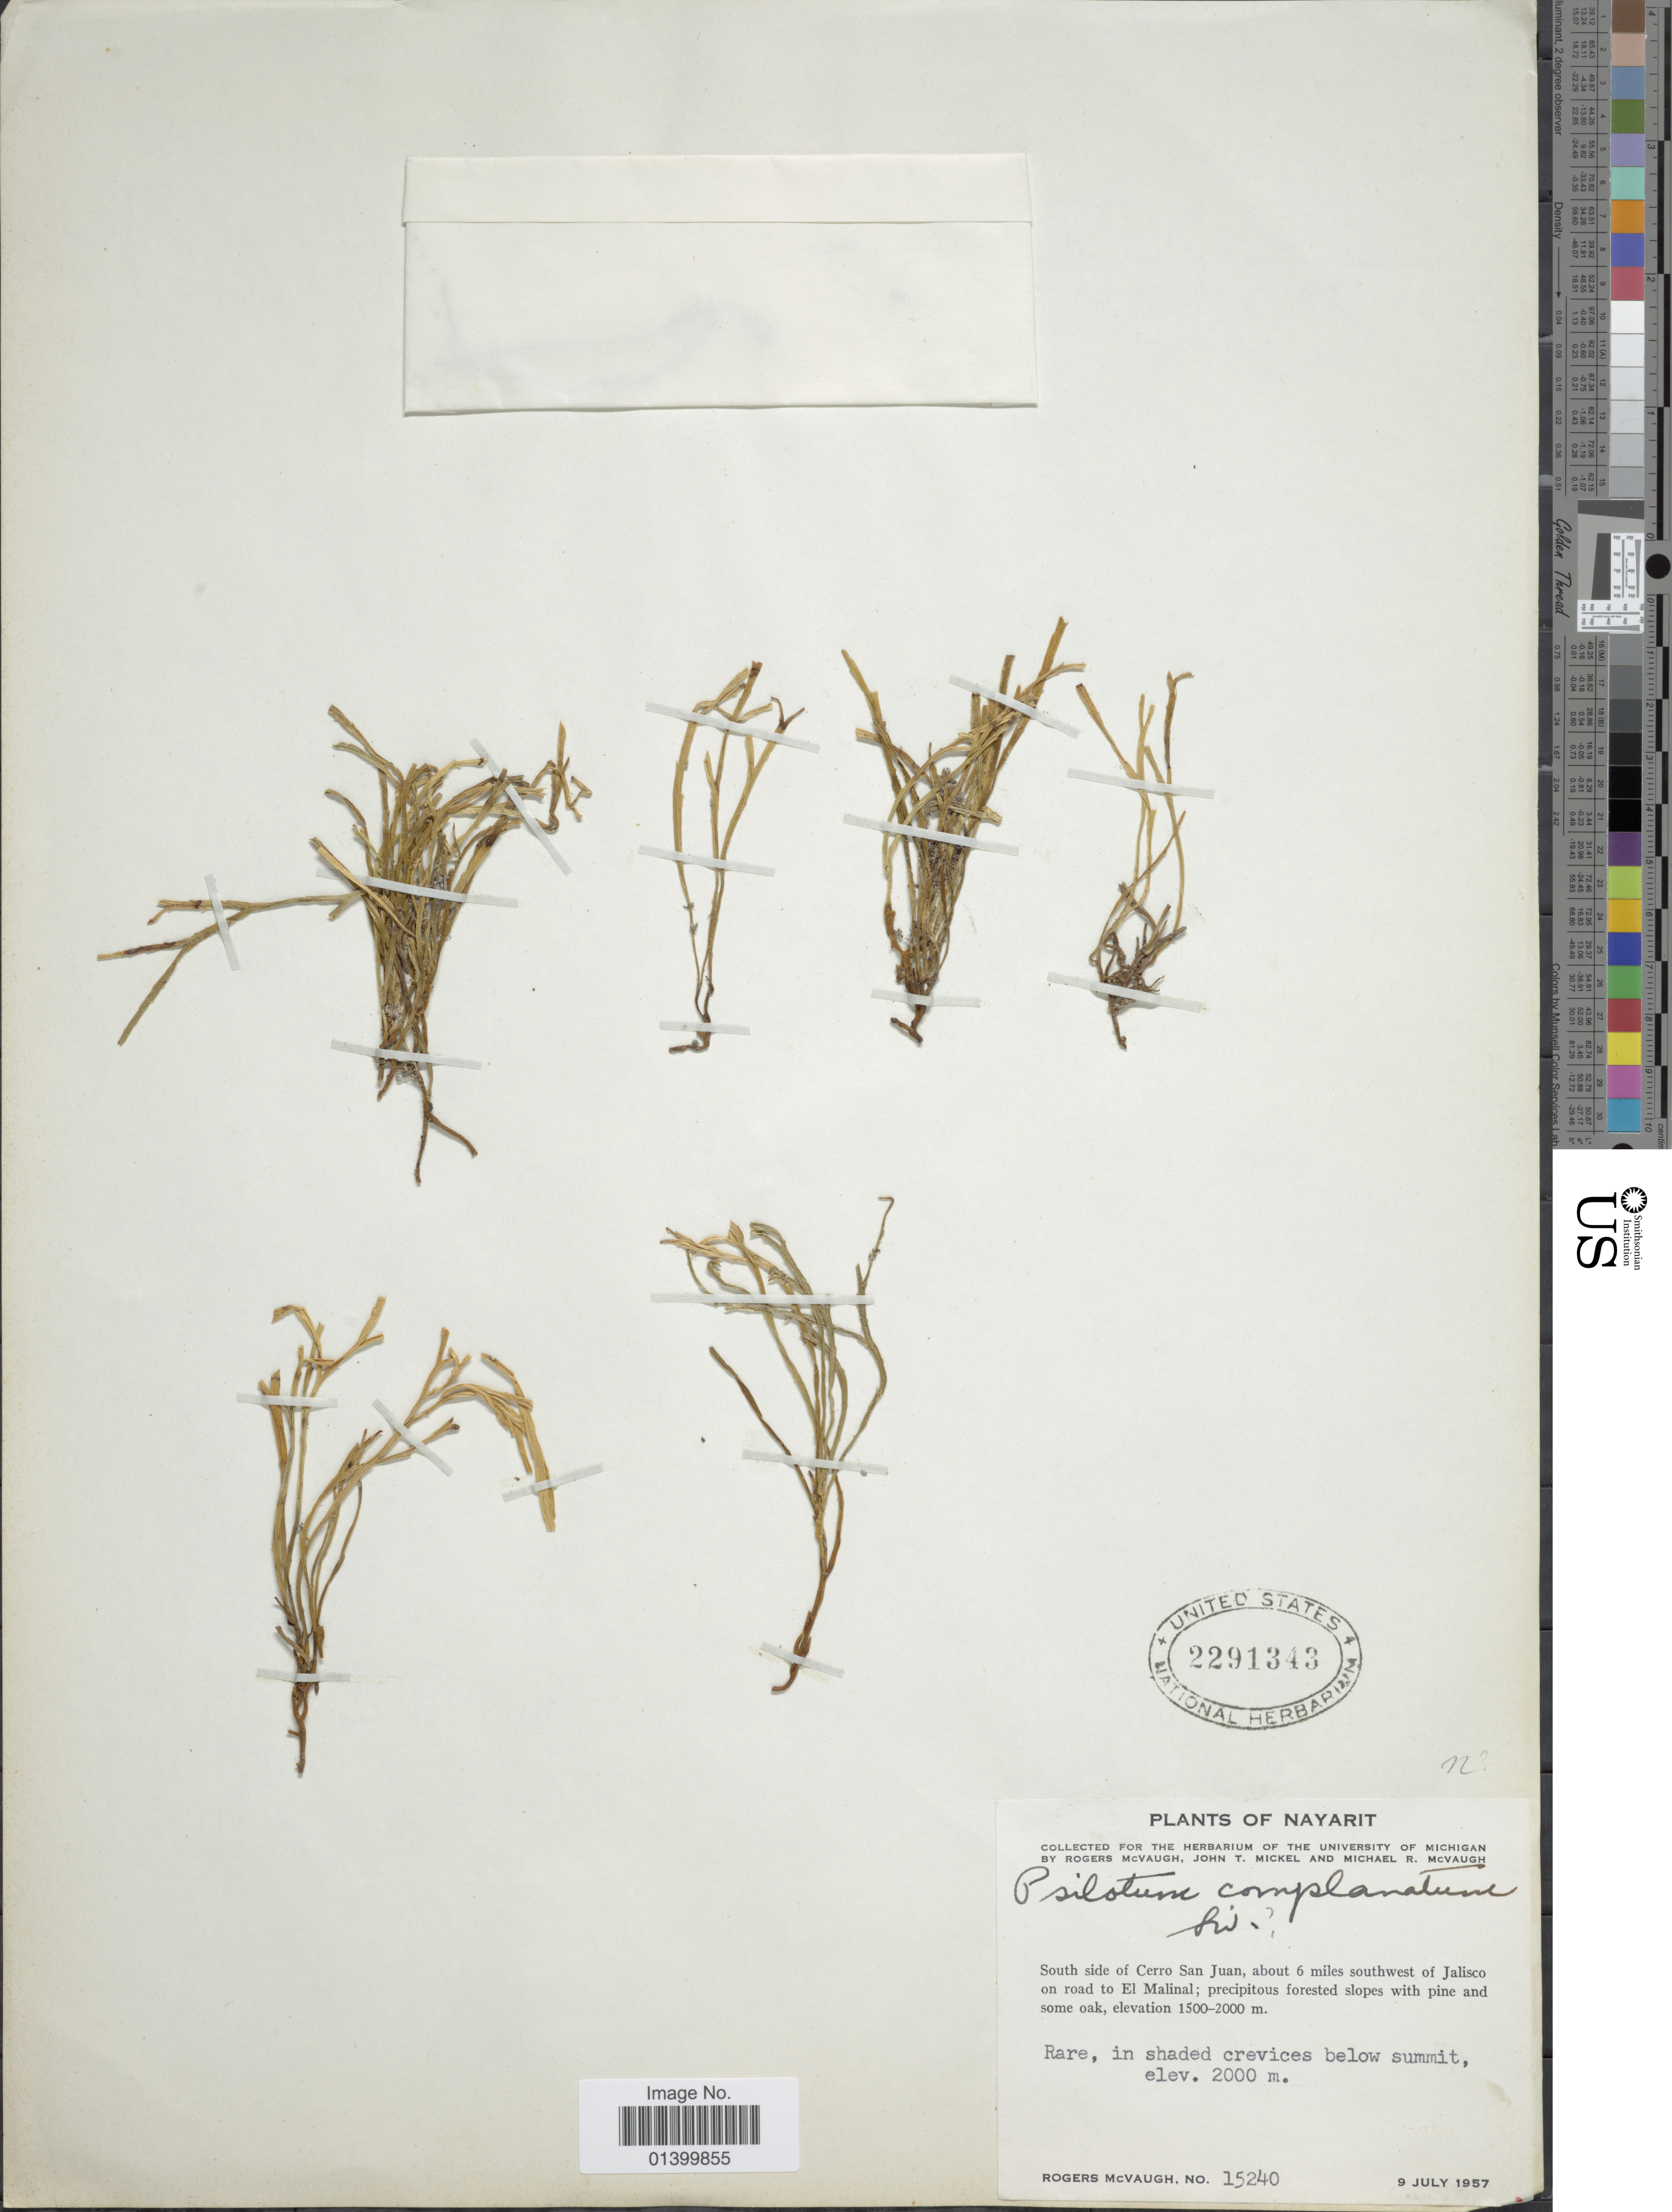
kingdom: Plantae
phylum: Tracheophyta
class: Polypodiopsida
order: Psilotales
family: Psilotaceae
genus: Psilotum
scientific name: Psilotum complanatum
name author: Sw.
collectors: R. McVaugh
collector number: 15240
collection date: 1957-07-09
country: Mexico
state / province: Nayarit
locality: Plants of Nayarit. South side of Cerro San Juan, about 6 miles southwest of Jalisco on road to El Malinal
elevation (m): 2000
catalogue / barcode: US 2291343